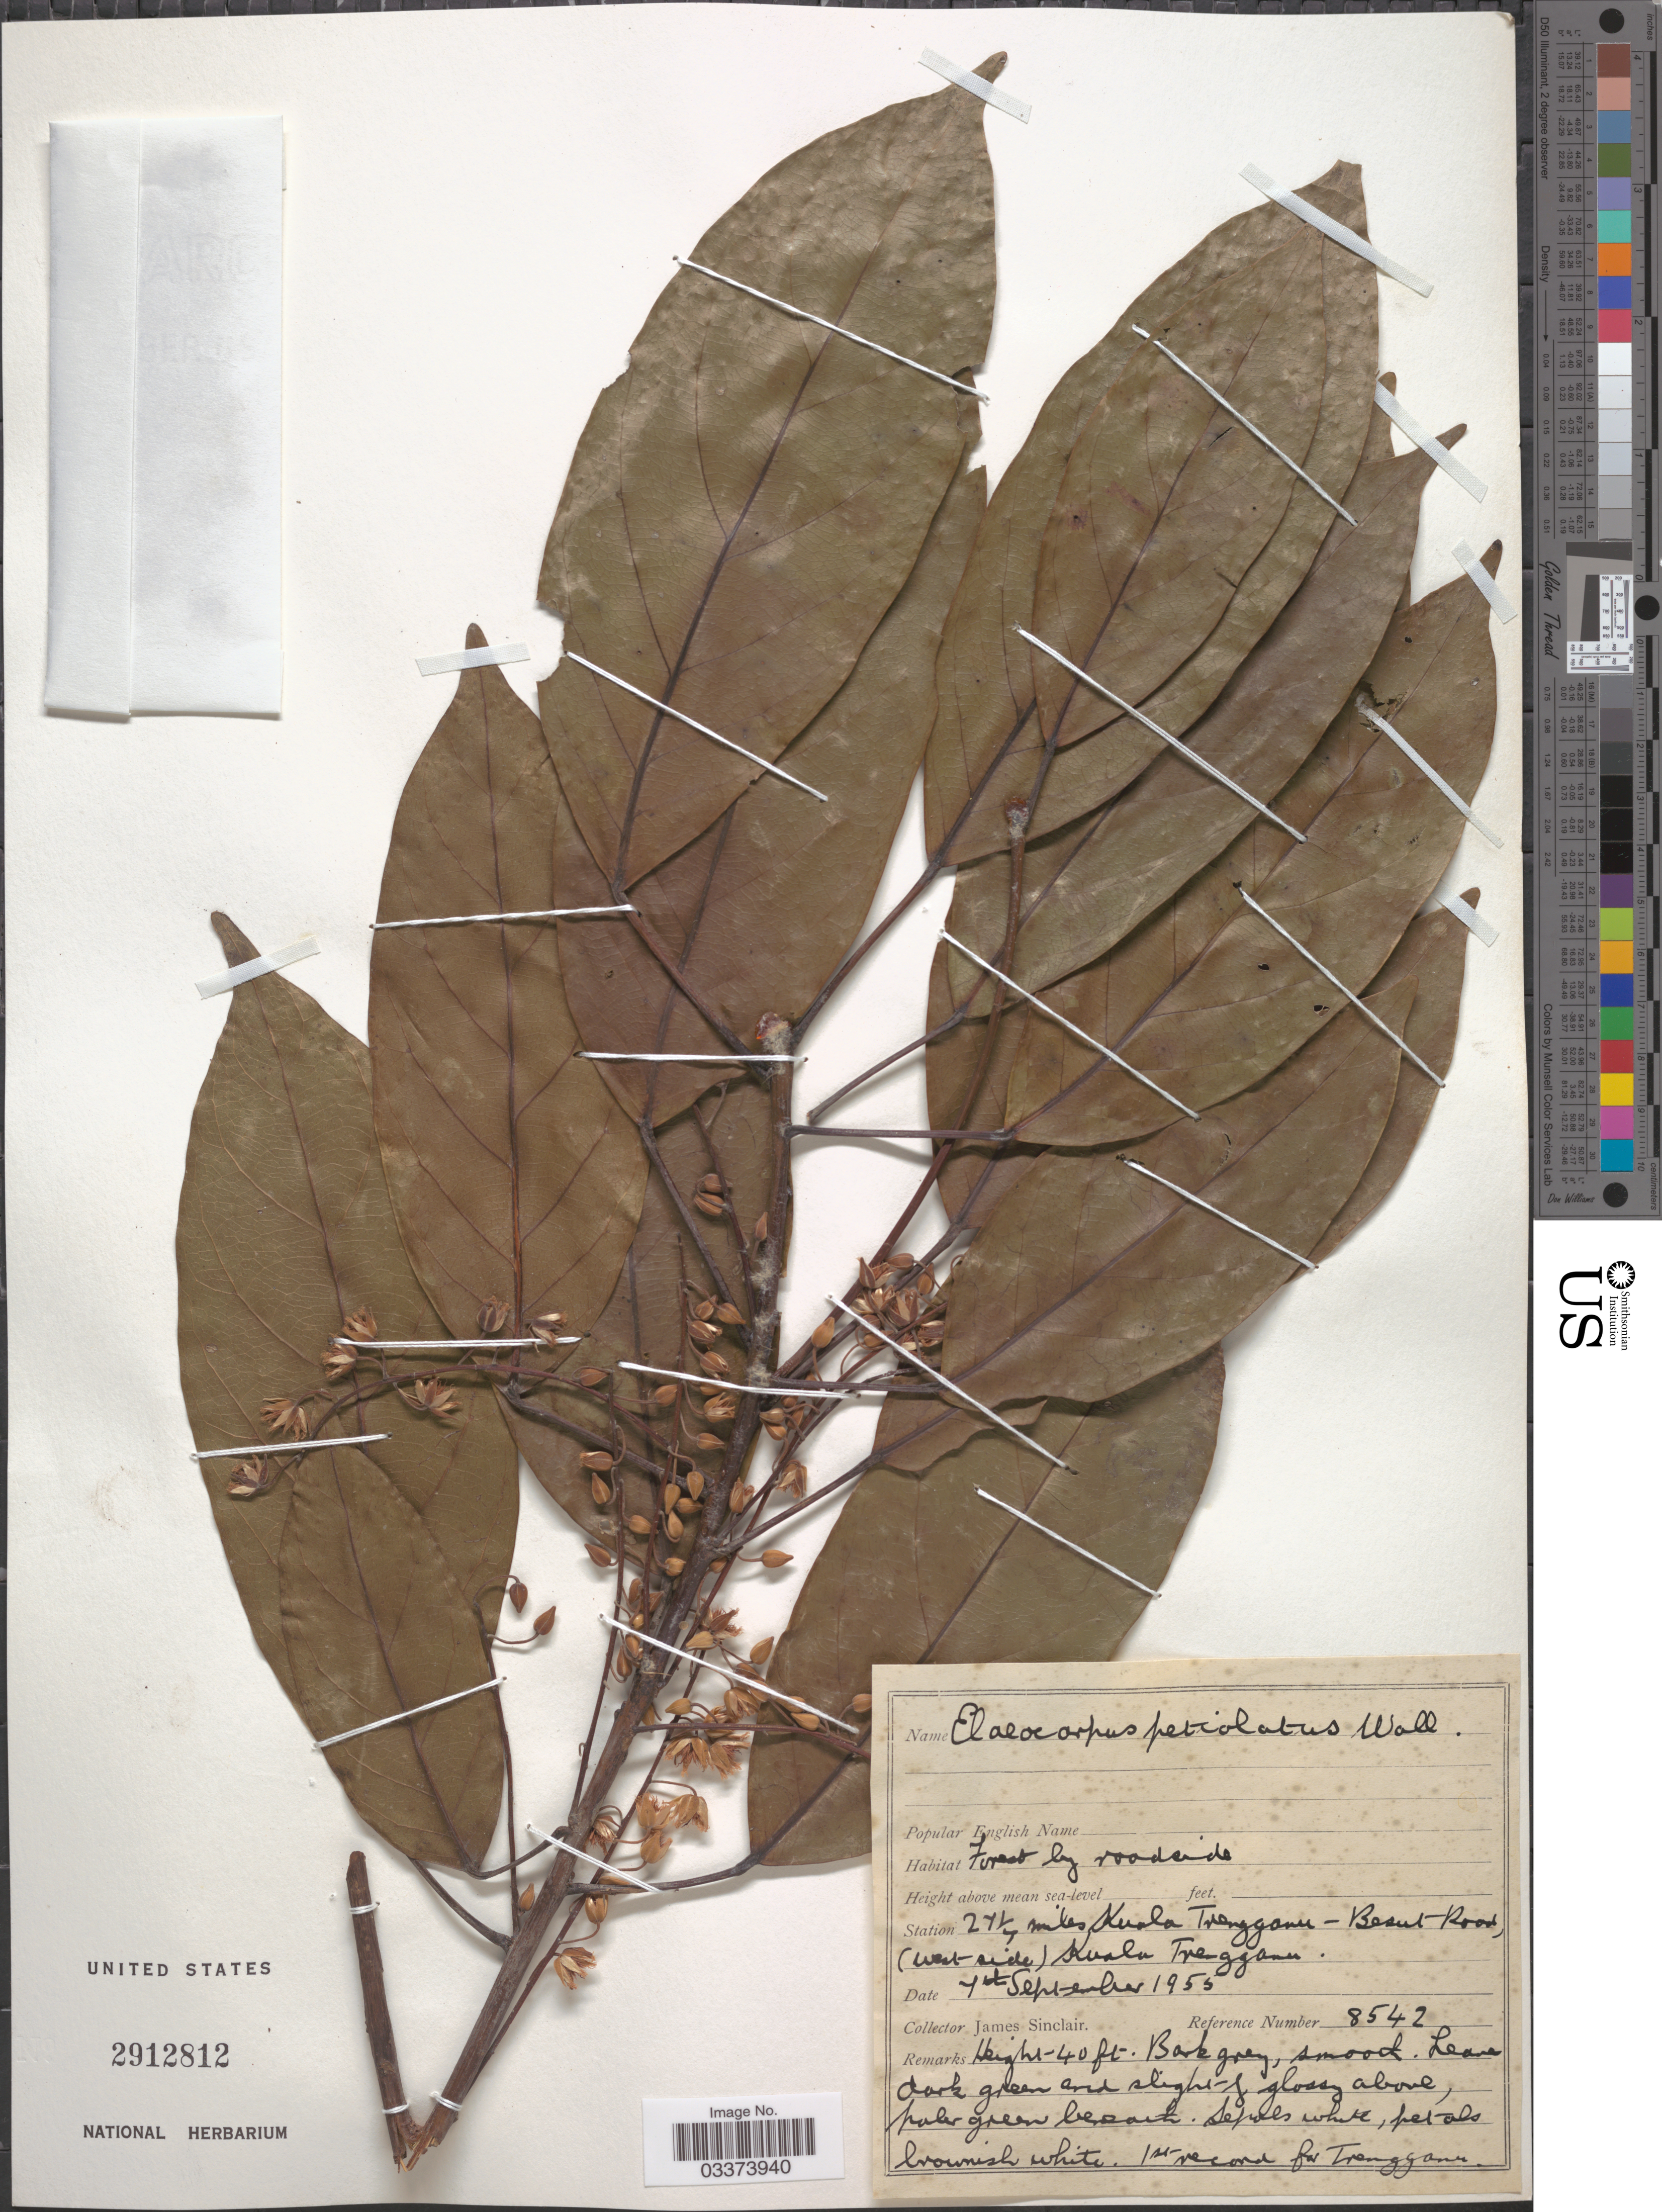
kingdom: Plantae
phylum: Tracheophyta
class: Magnoliopsida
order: Oxalidales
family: Elaeocarpaceae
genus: Elaeocarpus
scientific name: Elaeocarpus petiolatus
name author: (Jack) Wall.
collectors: J. Sinclair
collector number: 8542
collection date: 1955-09-07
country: Malaysia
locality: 27¼ miles Kuala Trengganu - Besut Road, (west side) Kuala Trengganu.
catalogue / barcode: US 2912812